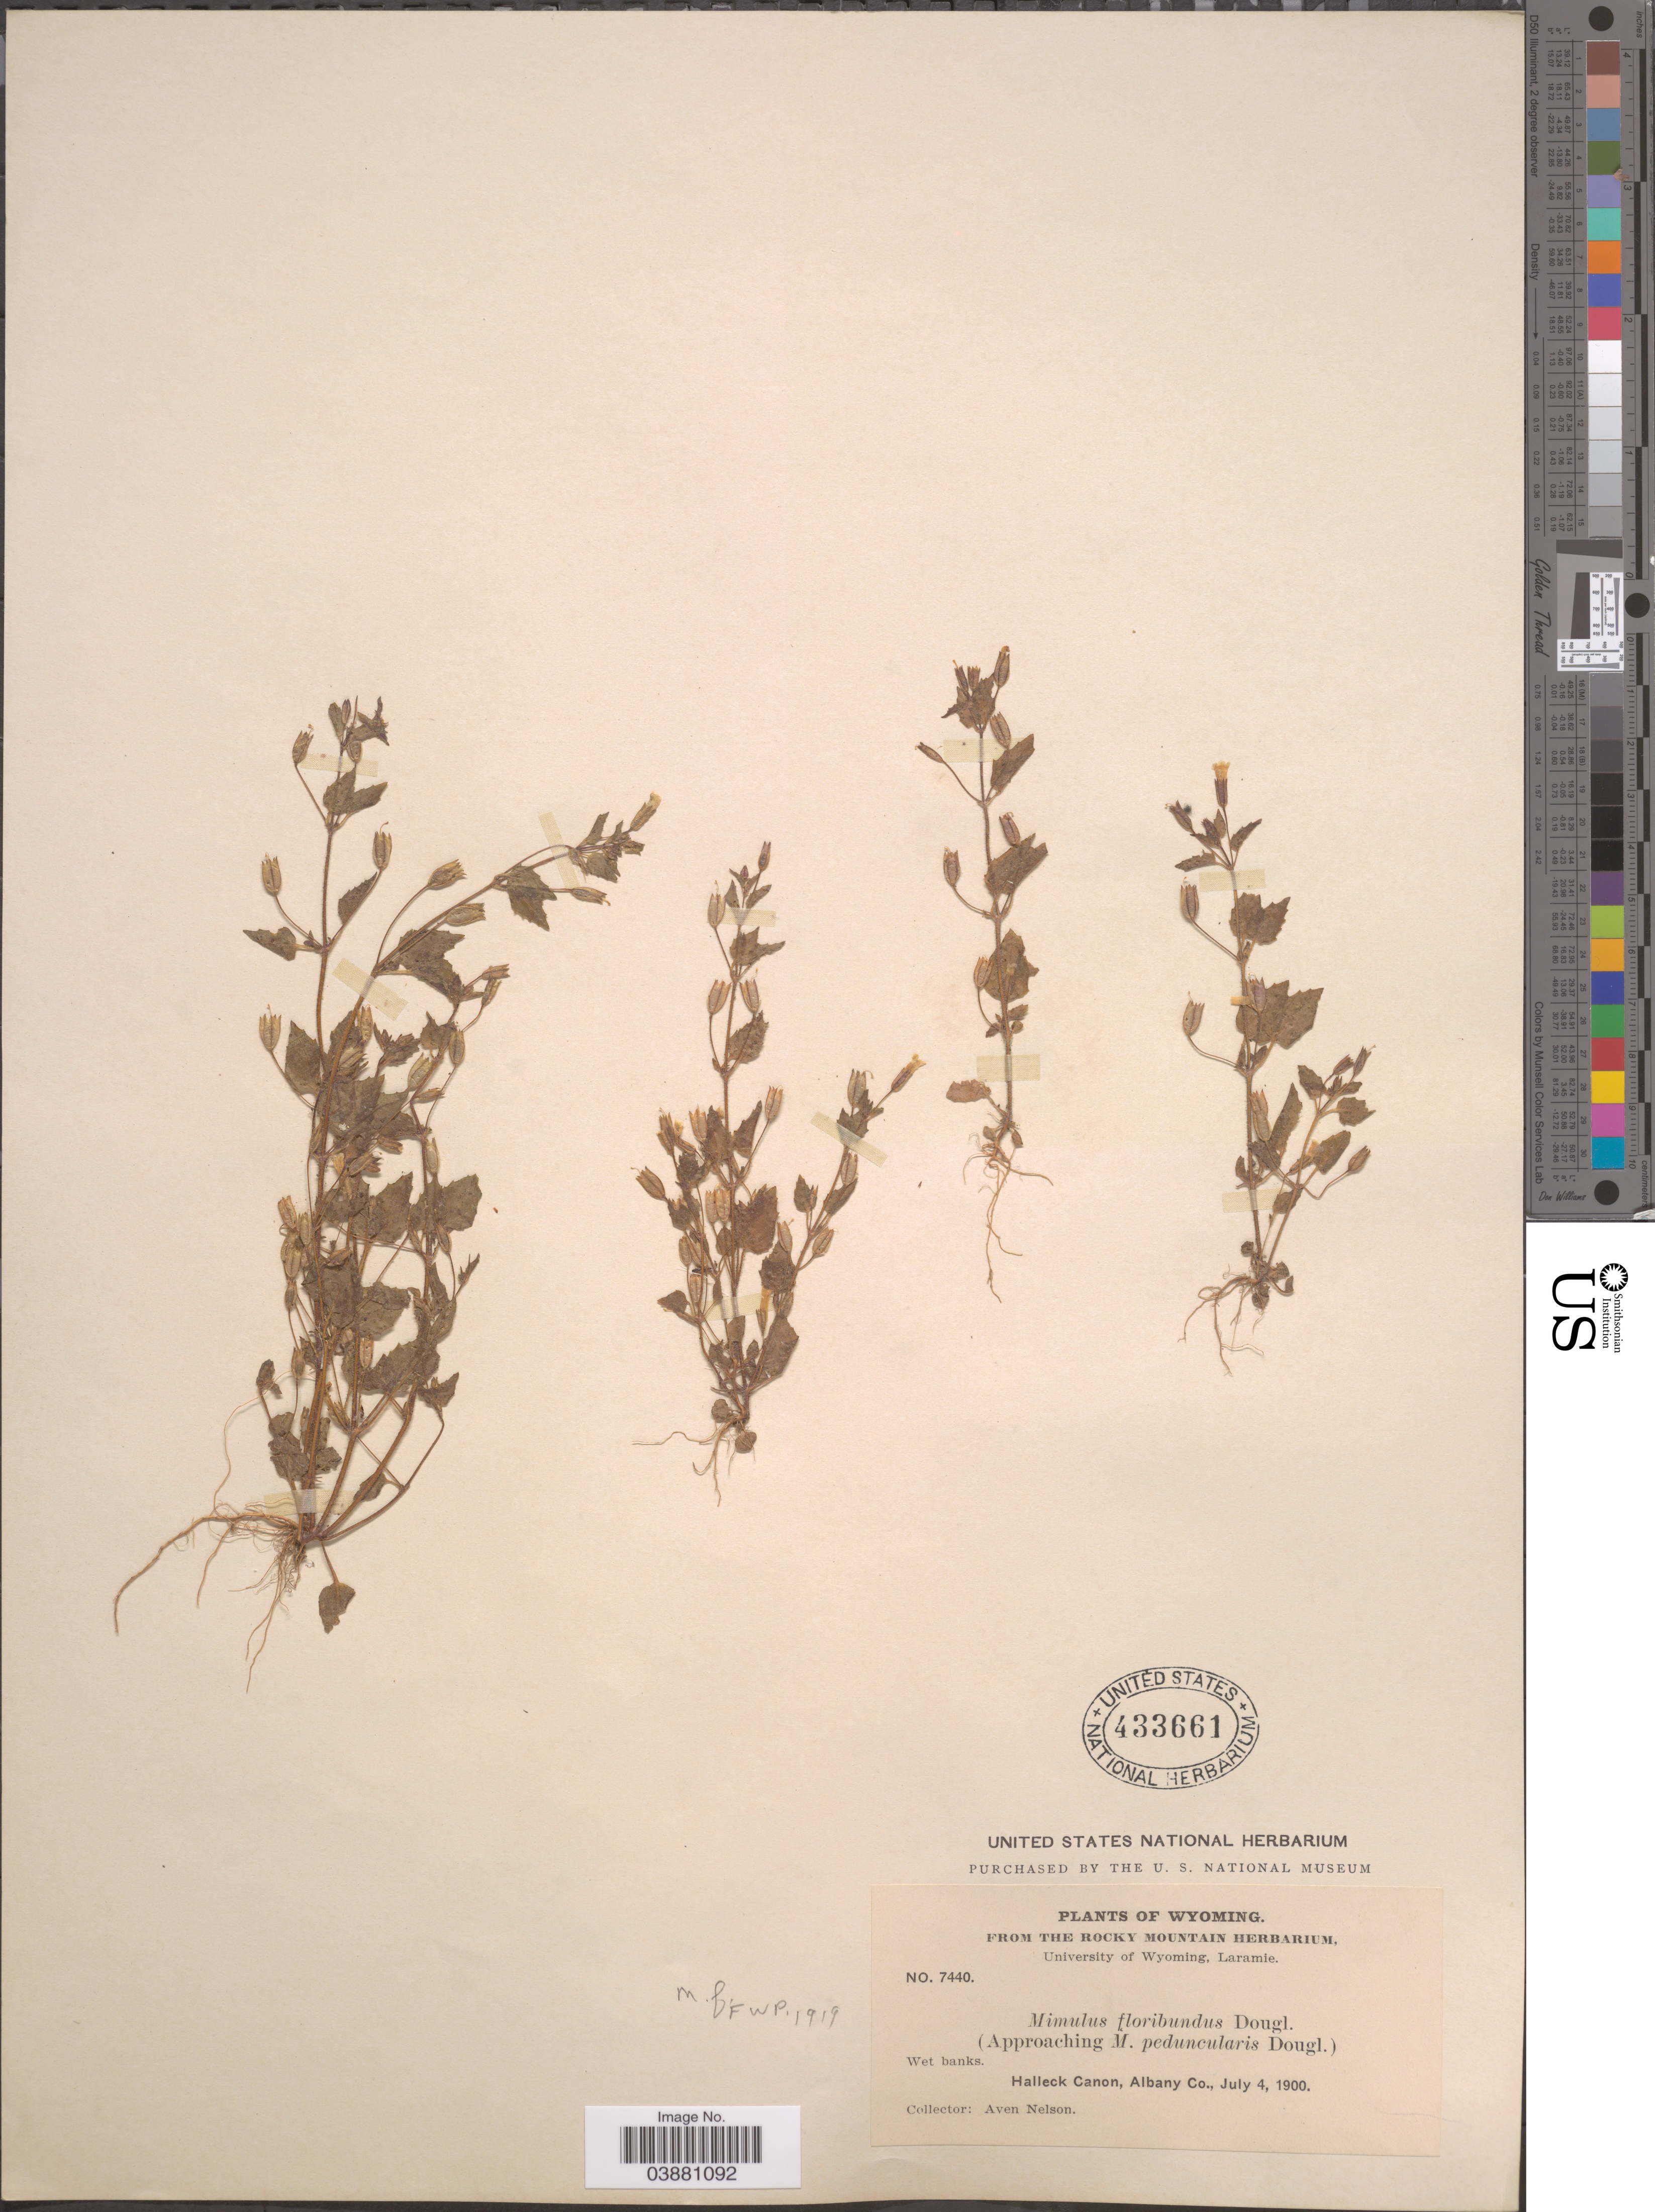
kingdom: Plantae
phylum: Tracheophyta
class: Magnoliopsida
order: Lamiales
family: Phrymaceae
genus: Mimulus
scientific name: Mimulus floribundus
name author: Douglas ex Lindl.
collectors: A. Nelson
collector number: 7440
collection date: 1900-07-04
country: United States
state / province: Wyoming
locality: Halleck Canon, Albany Co.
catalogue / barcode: US 433661